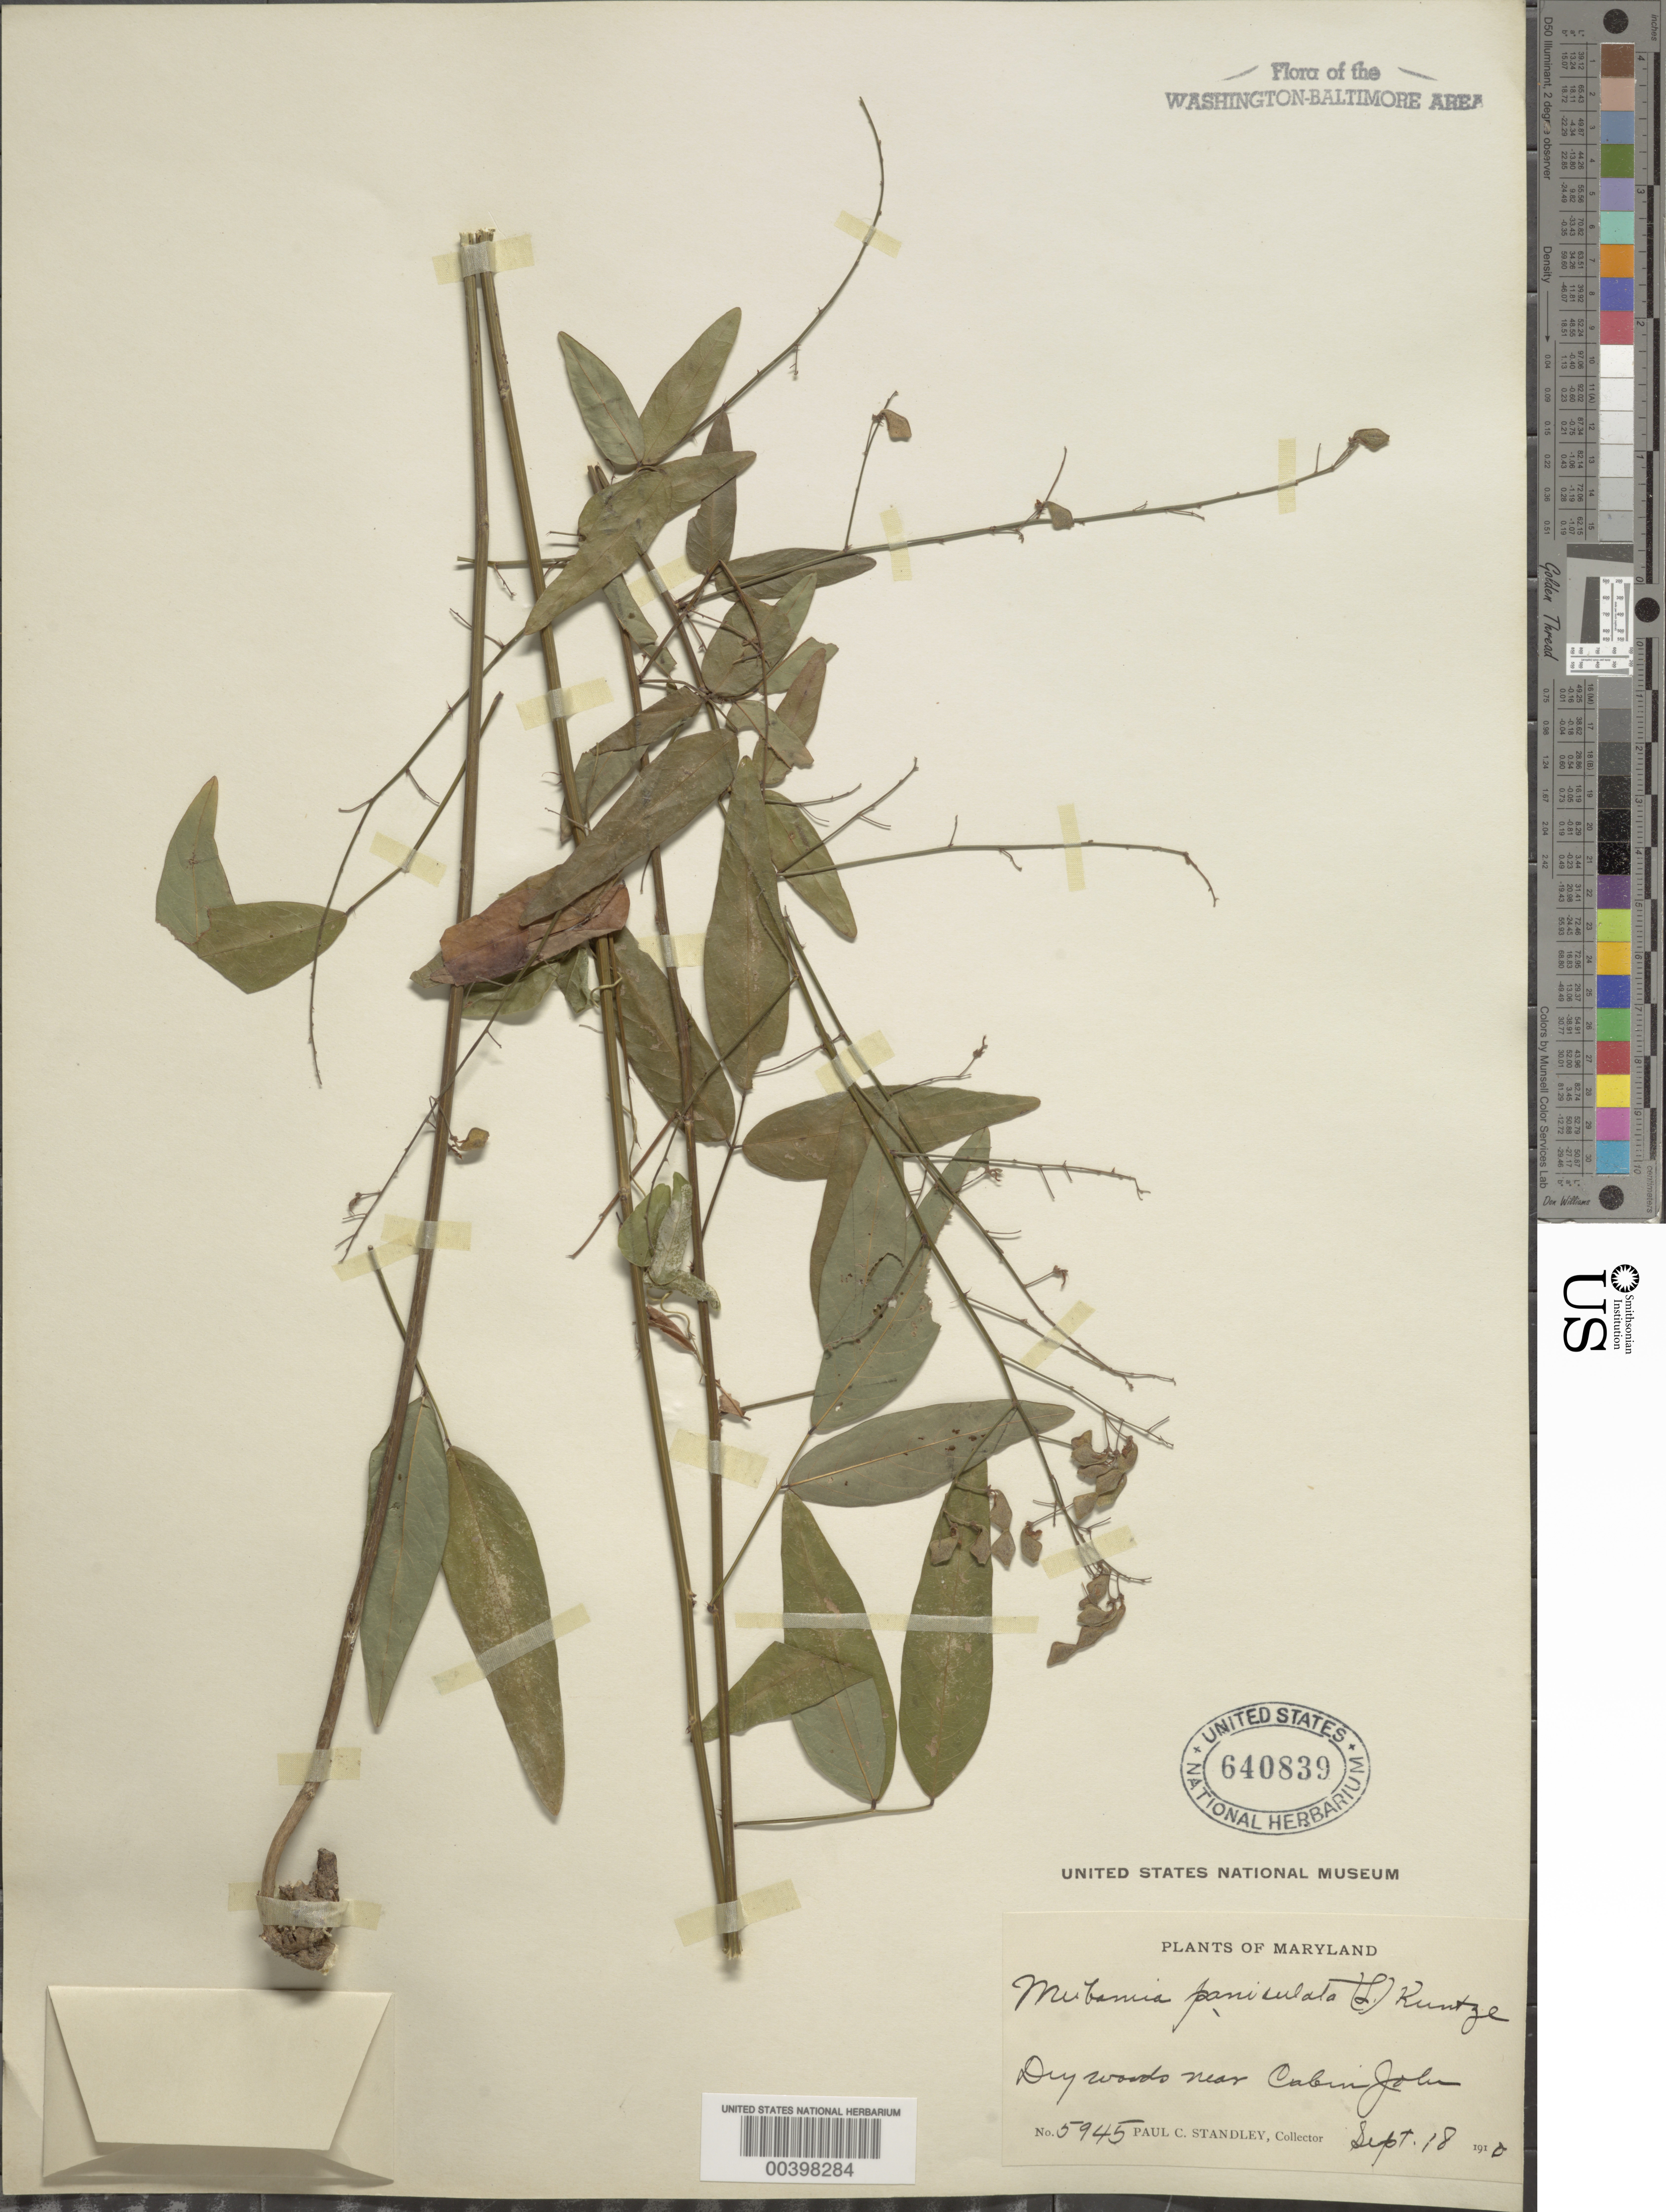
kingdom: Plantae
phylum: Tracheophyta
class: Magnoliopsida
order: Fabales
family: Fabaceae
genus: Desmodium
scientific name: Desmodium paniculatum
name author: (L.) DC.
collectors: P. C. Standley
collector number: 5945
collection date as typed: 18 Sep 1910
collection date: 1910-09-18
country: United States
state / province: Maryland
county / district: Montgomery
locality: Near Cabin John C. & O. Canal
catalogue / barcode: US 640839